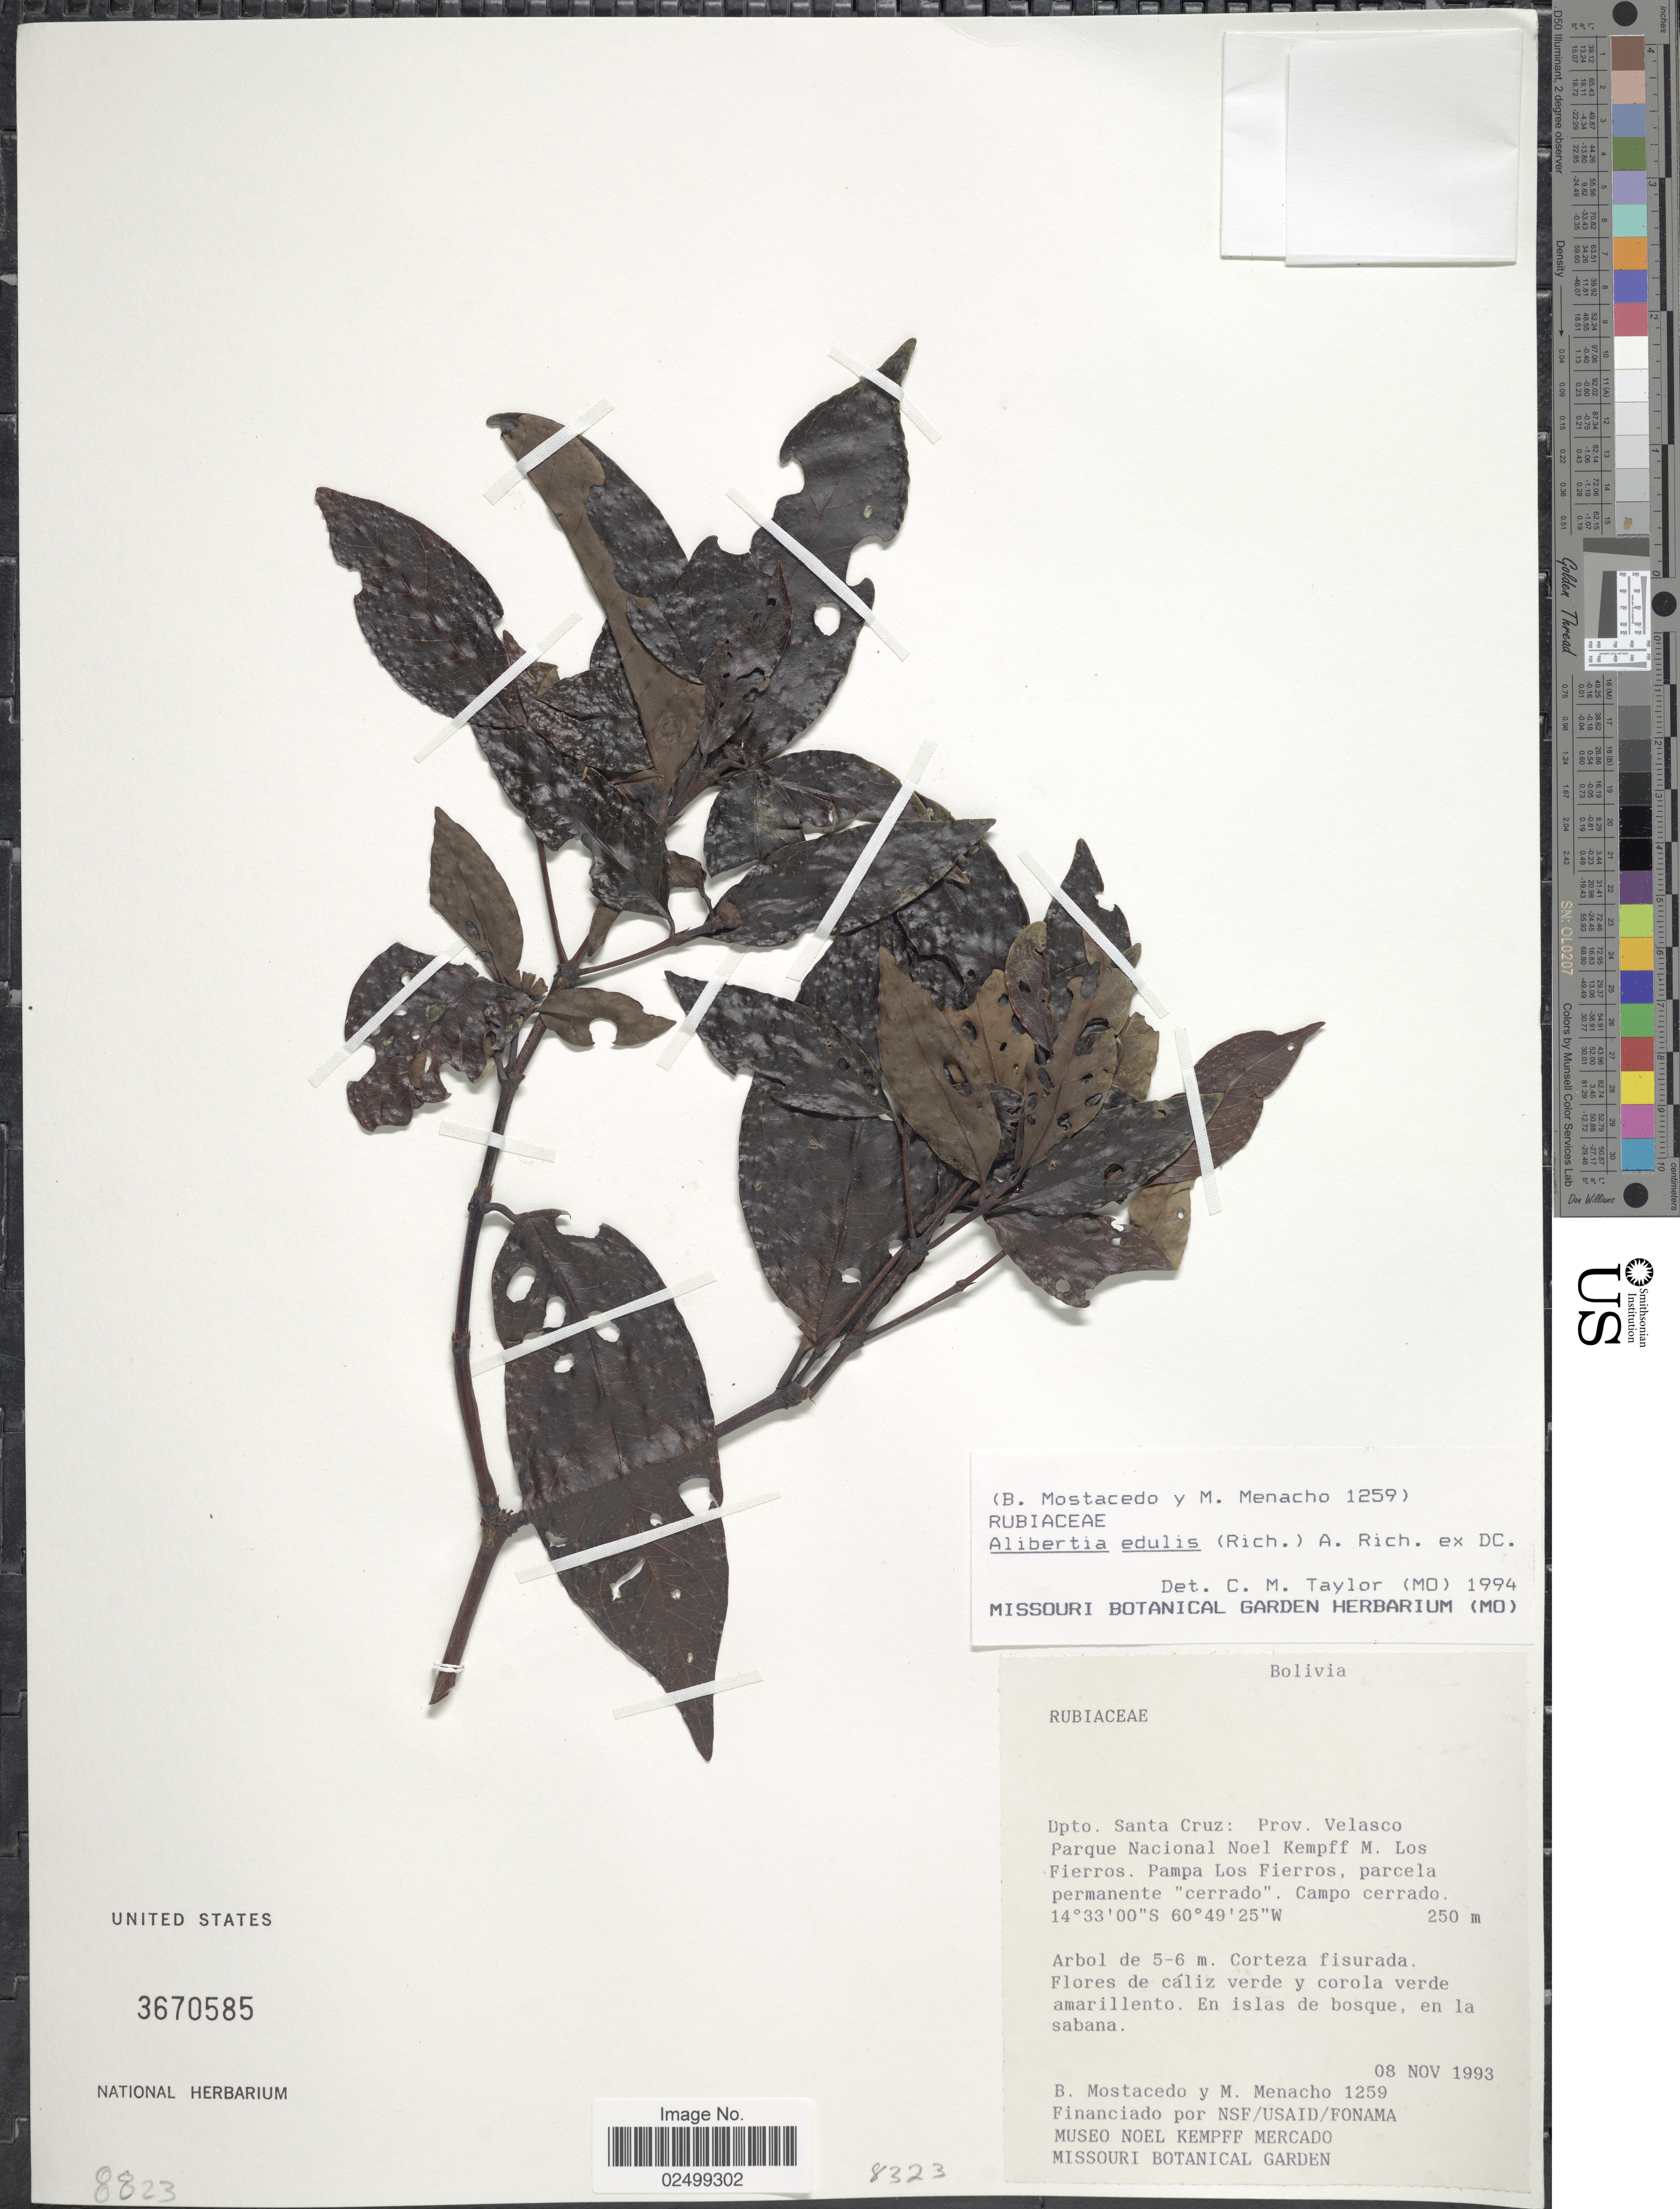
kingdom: Plantae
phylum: Tracheophyta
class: Magnoliopsida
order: Gentianales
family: Rubiaceae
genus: Alibertia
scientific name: Alibertia edulis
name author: (Rich.) A. Rich. ex DC.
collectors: B. Mostacedo & M. Menacho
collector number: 1259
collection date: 1993-11-08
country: Bolivia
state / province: Santa Cruz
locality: Dpto. Santa Cruz: prov. Velasco Parque Nacional Noel kempff M. Los Fierros. Pampa Los Fierros, parcela permanente 'cerrado'. Campo cerrado.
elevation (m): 250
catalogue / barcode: US 3670585